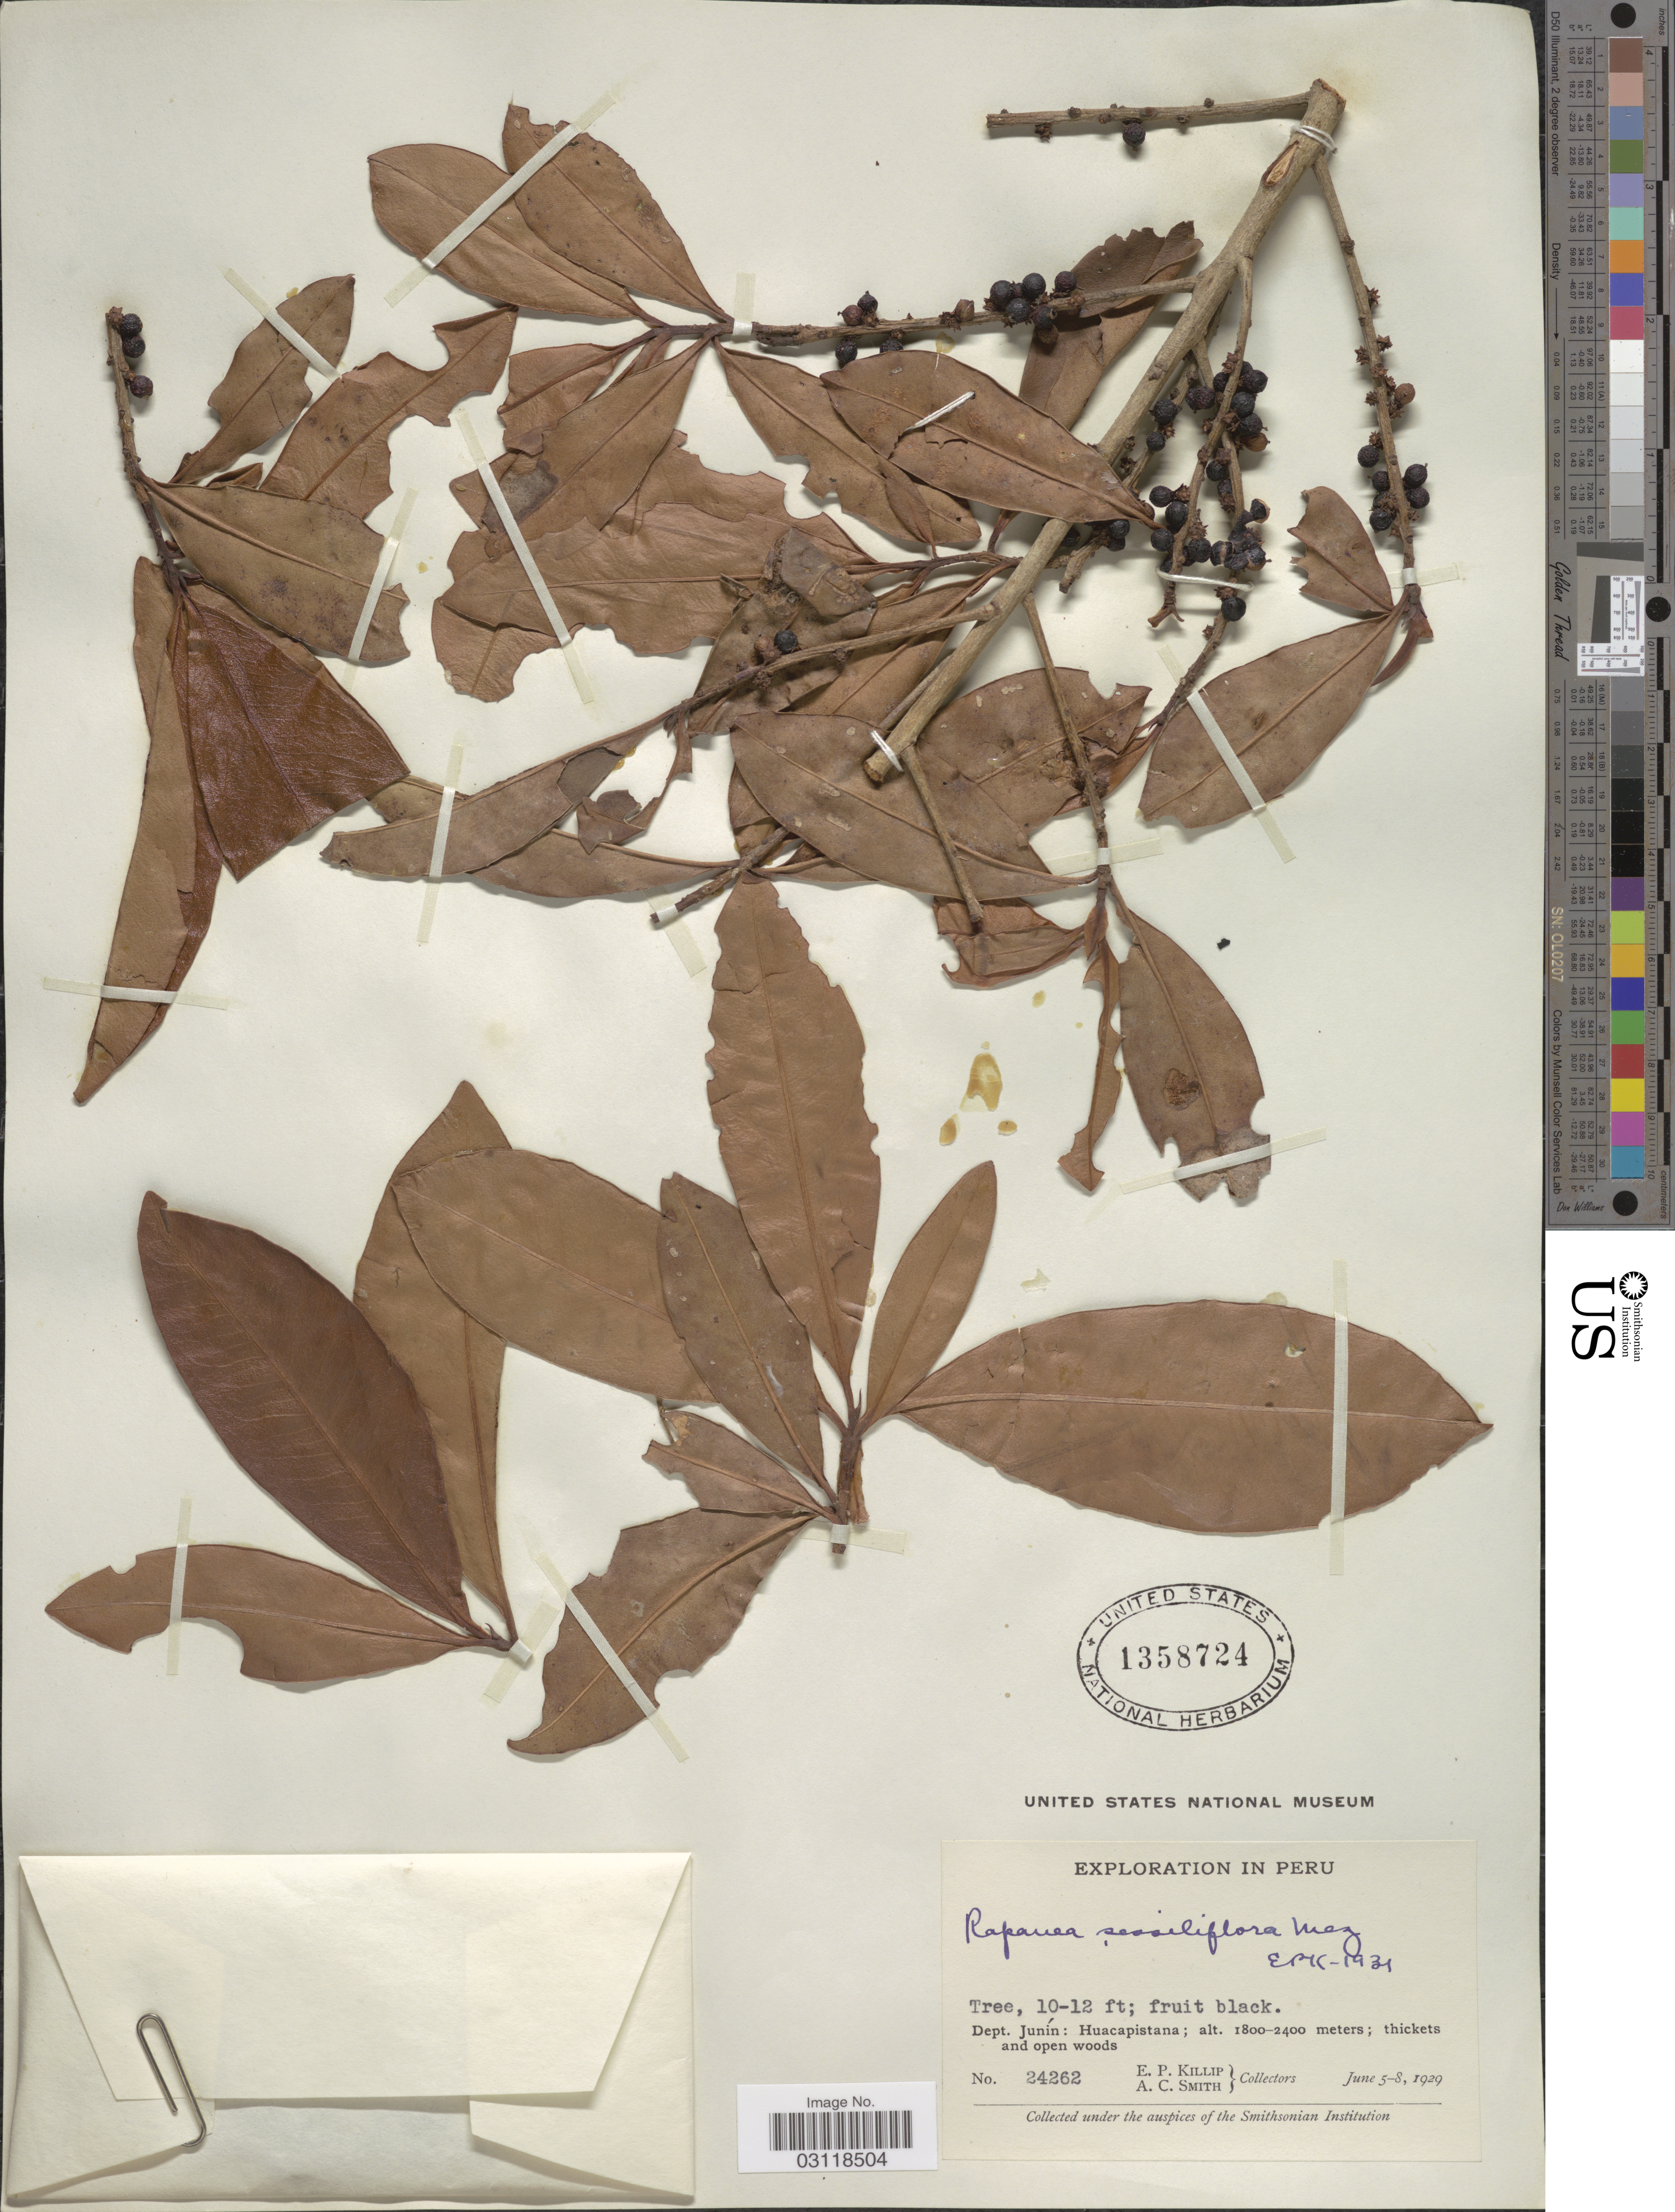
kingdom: Plantae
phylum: Tracheophyta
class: Magnoliopsida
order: Ericales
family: Primulaceae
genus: Rapanea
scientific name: Rapanea sessiliflora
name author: Mez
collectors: E. P. Killip & A. C. Smith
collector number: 24262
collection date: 1929-06-05/1929-06-08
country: Peru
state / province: Junín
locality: Dept. Junín: Huacapistana.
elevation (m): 1800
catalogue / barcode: US 1358724